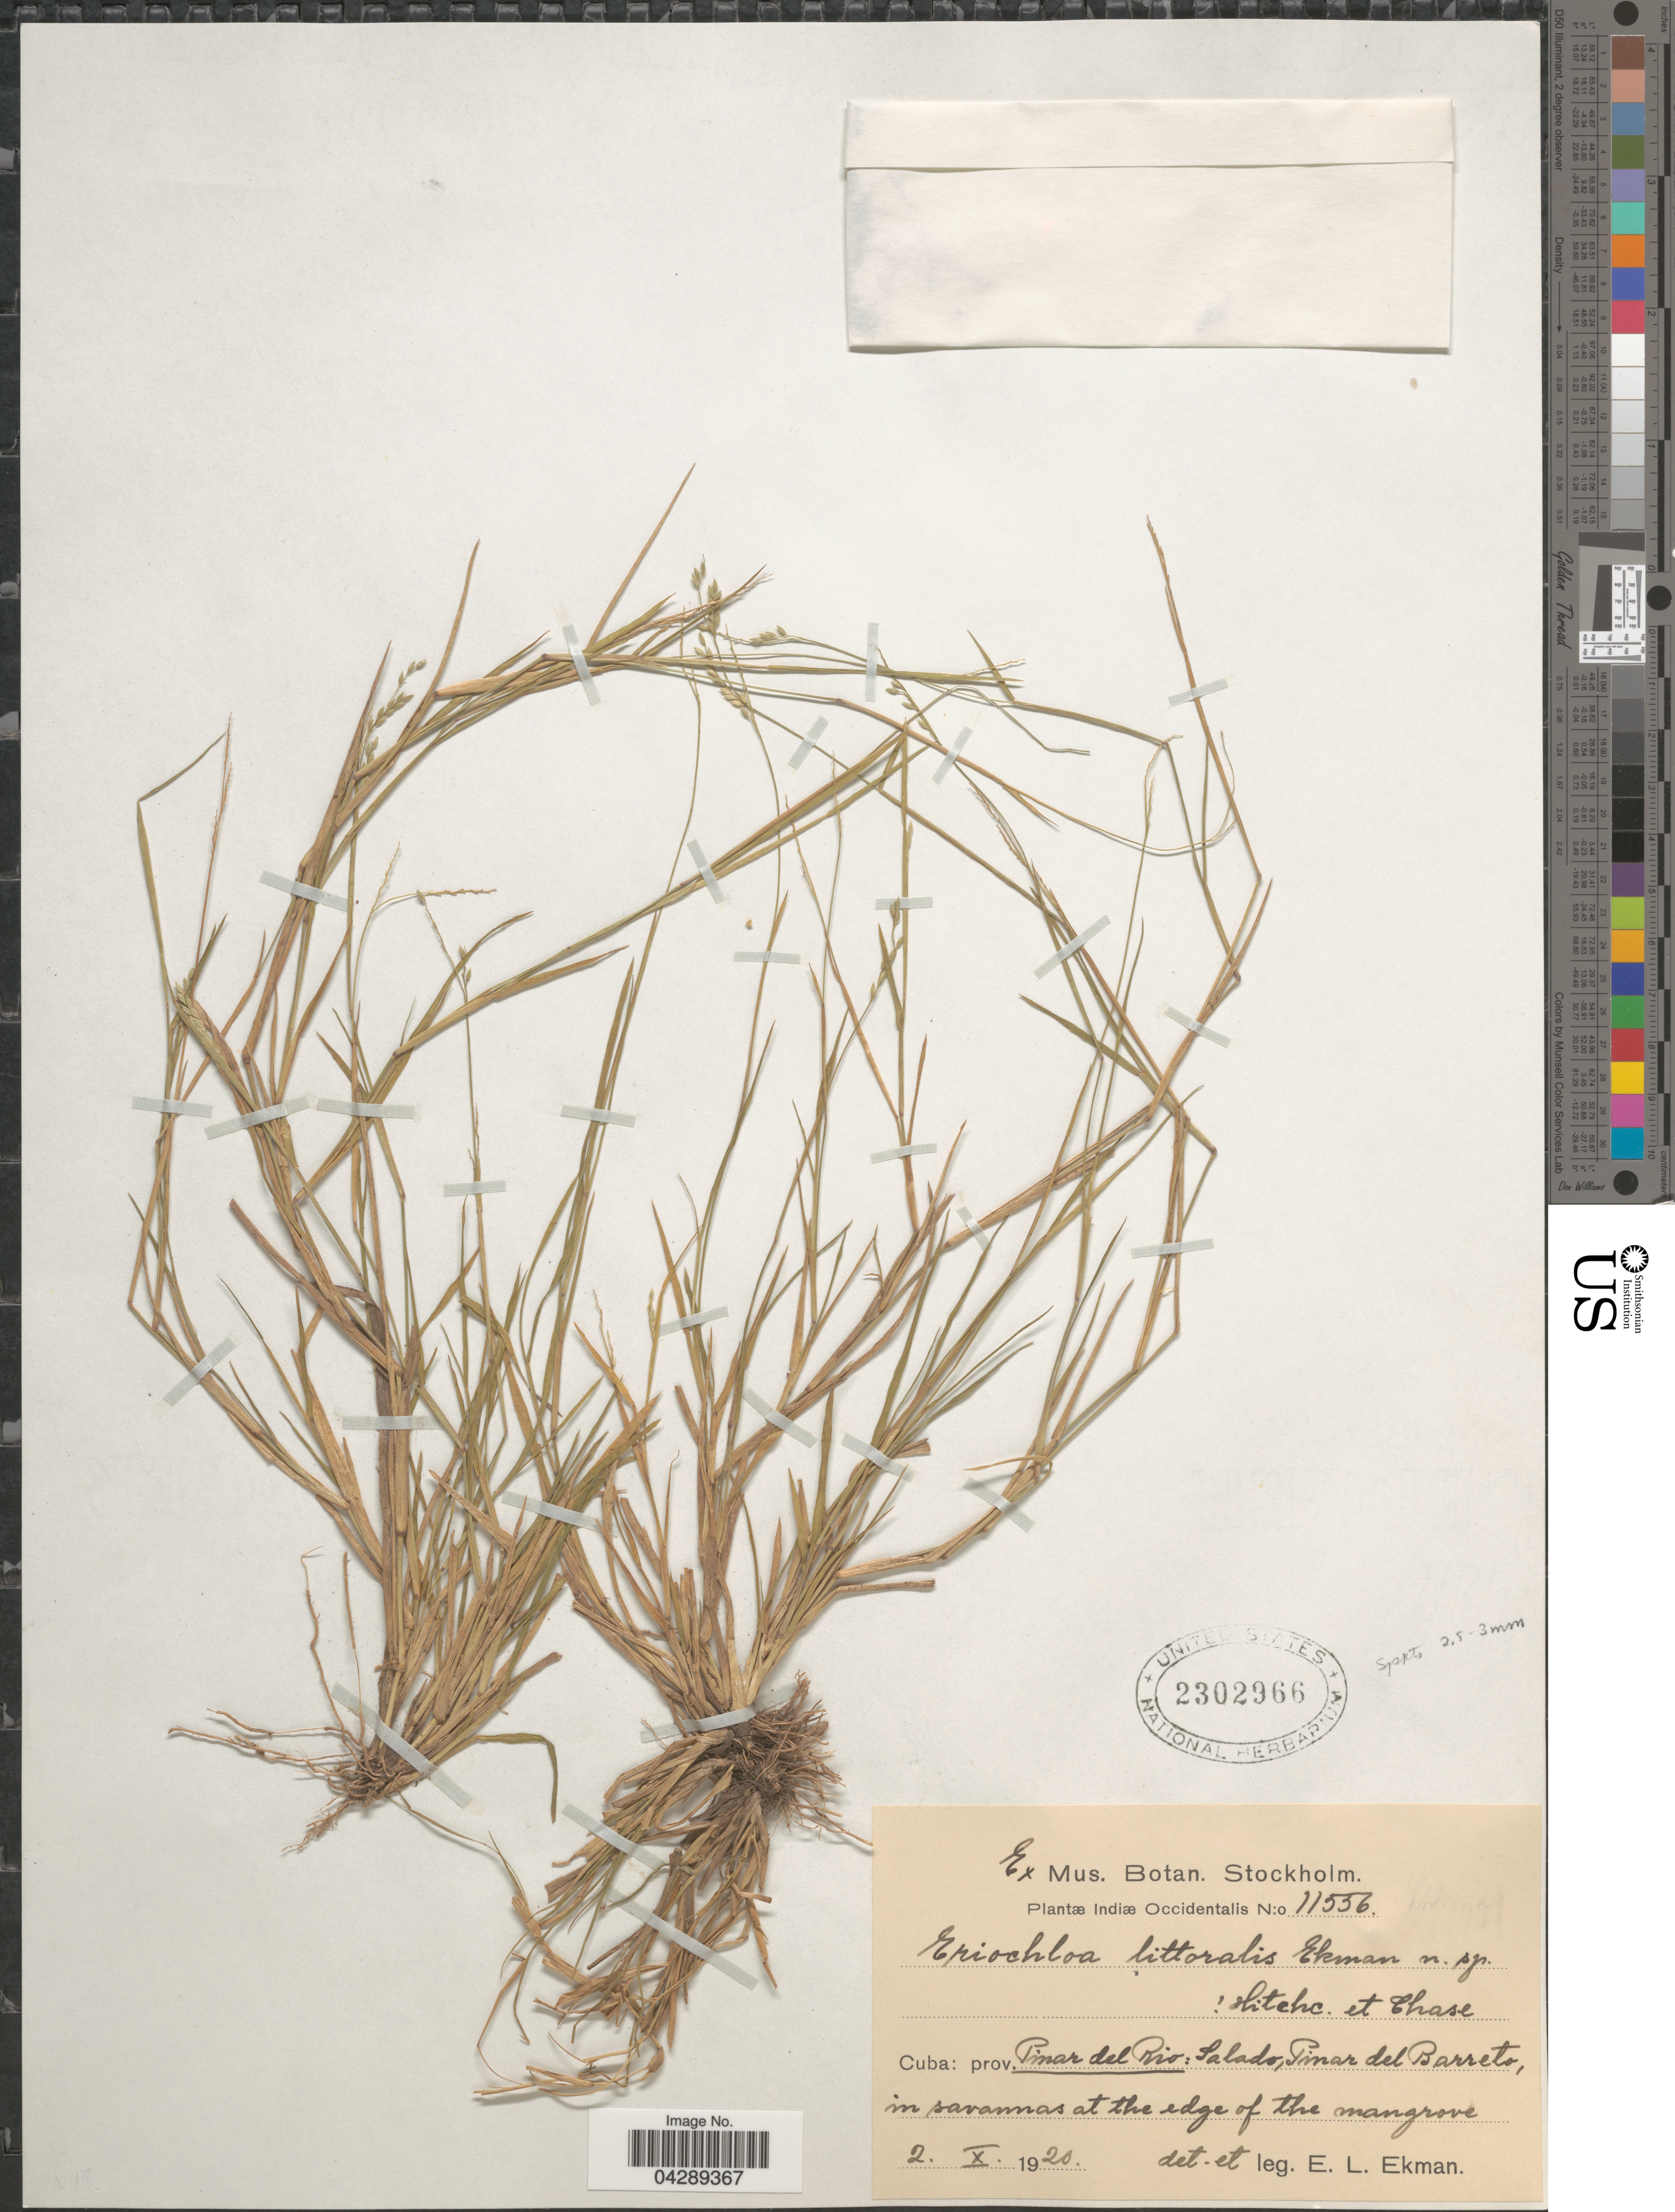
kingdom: Plantae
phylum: Tracheophyta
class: Liliopsida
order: Poales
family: Poaceae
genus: Eriochloa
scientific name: Eriochloa setosa var. ekmanii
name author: (Hitchc.) R.B. Shaw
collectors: E. L. Ekman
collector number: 11556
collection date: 1920-10-02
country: Cuba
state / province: Pinar del Río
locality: Indiæ Occidentalis. Salado, Pinar del Barreto, in savannas at the edge of the mangrove.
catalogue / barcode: US 2302966